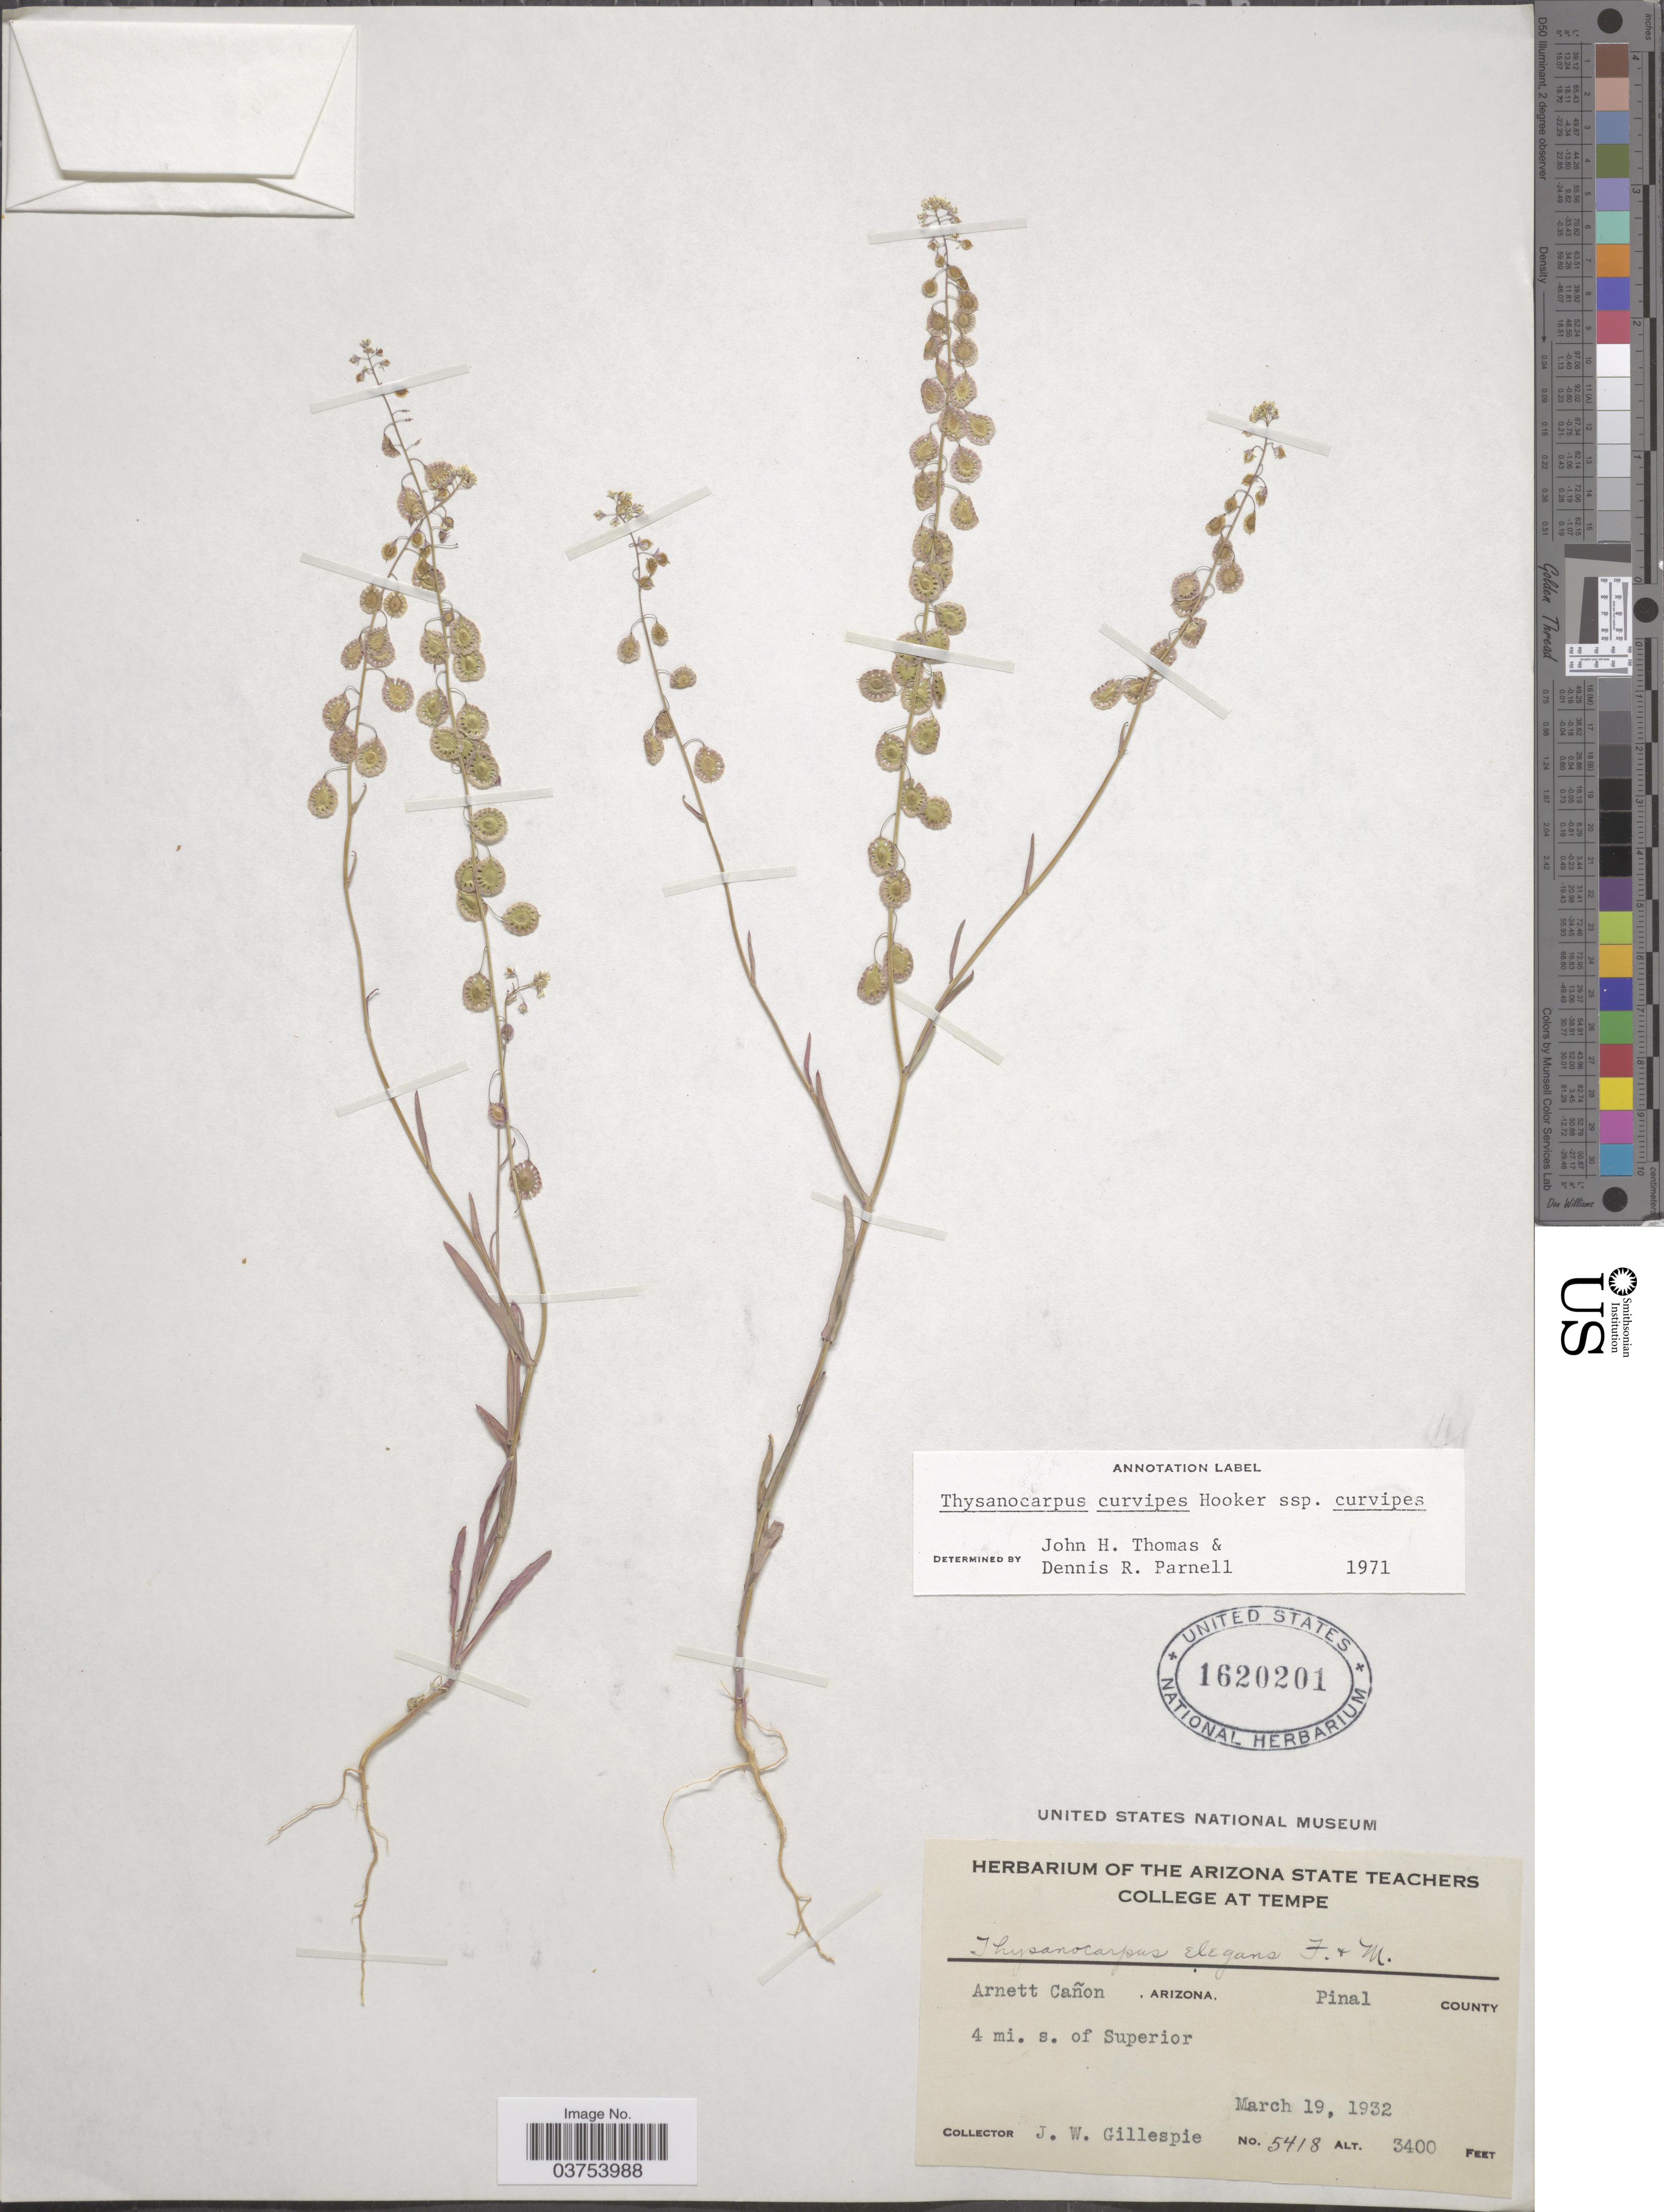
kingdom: Plantae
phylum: Tracheophyta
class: Magnoliopsida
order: Brassicales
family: Brassicaceae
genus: Thysanocarpus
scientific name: Thysanocarpus curvipes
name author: Hook.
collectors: J. W. Gillespie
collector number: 5418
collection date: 1932-03-19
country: United States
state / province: Arizona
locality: Arnett Cañon. Pinal County. 4 mi. s. of Superior.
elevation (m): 1036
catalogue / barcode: US 1620201